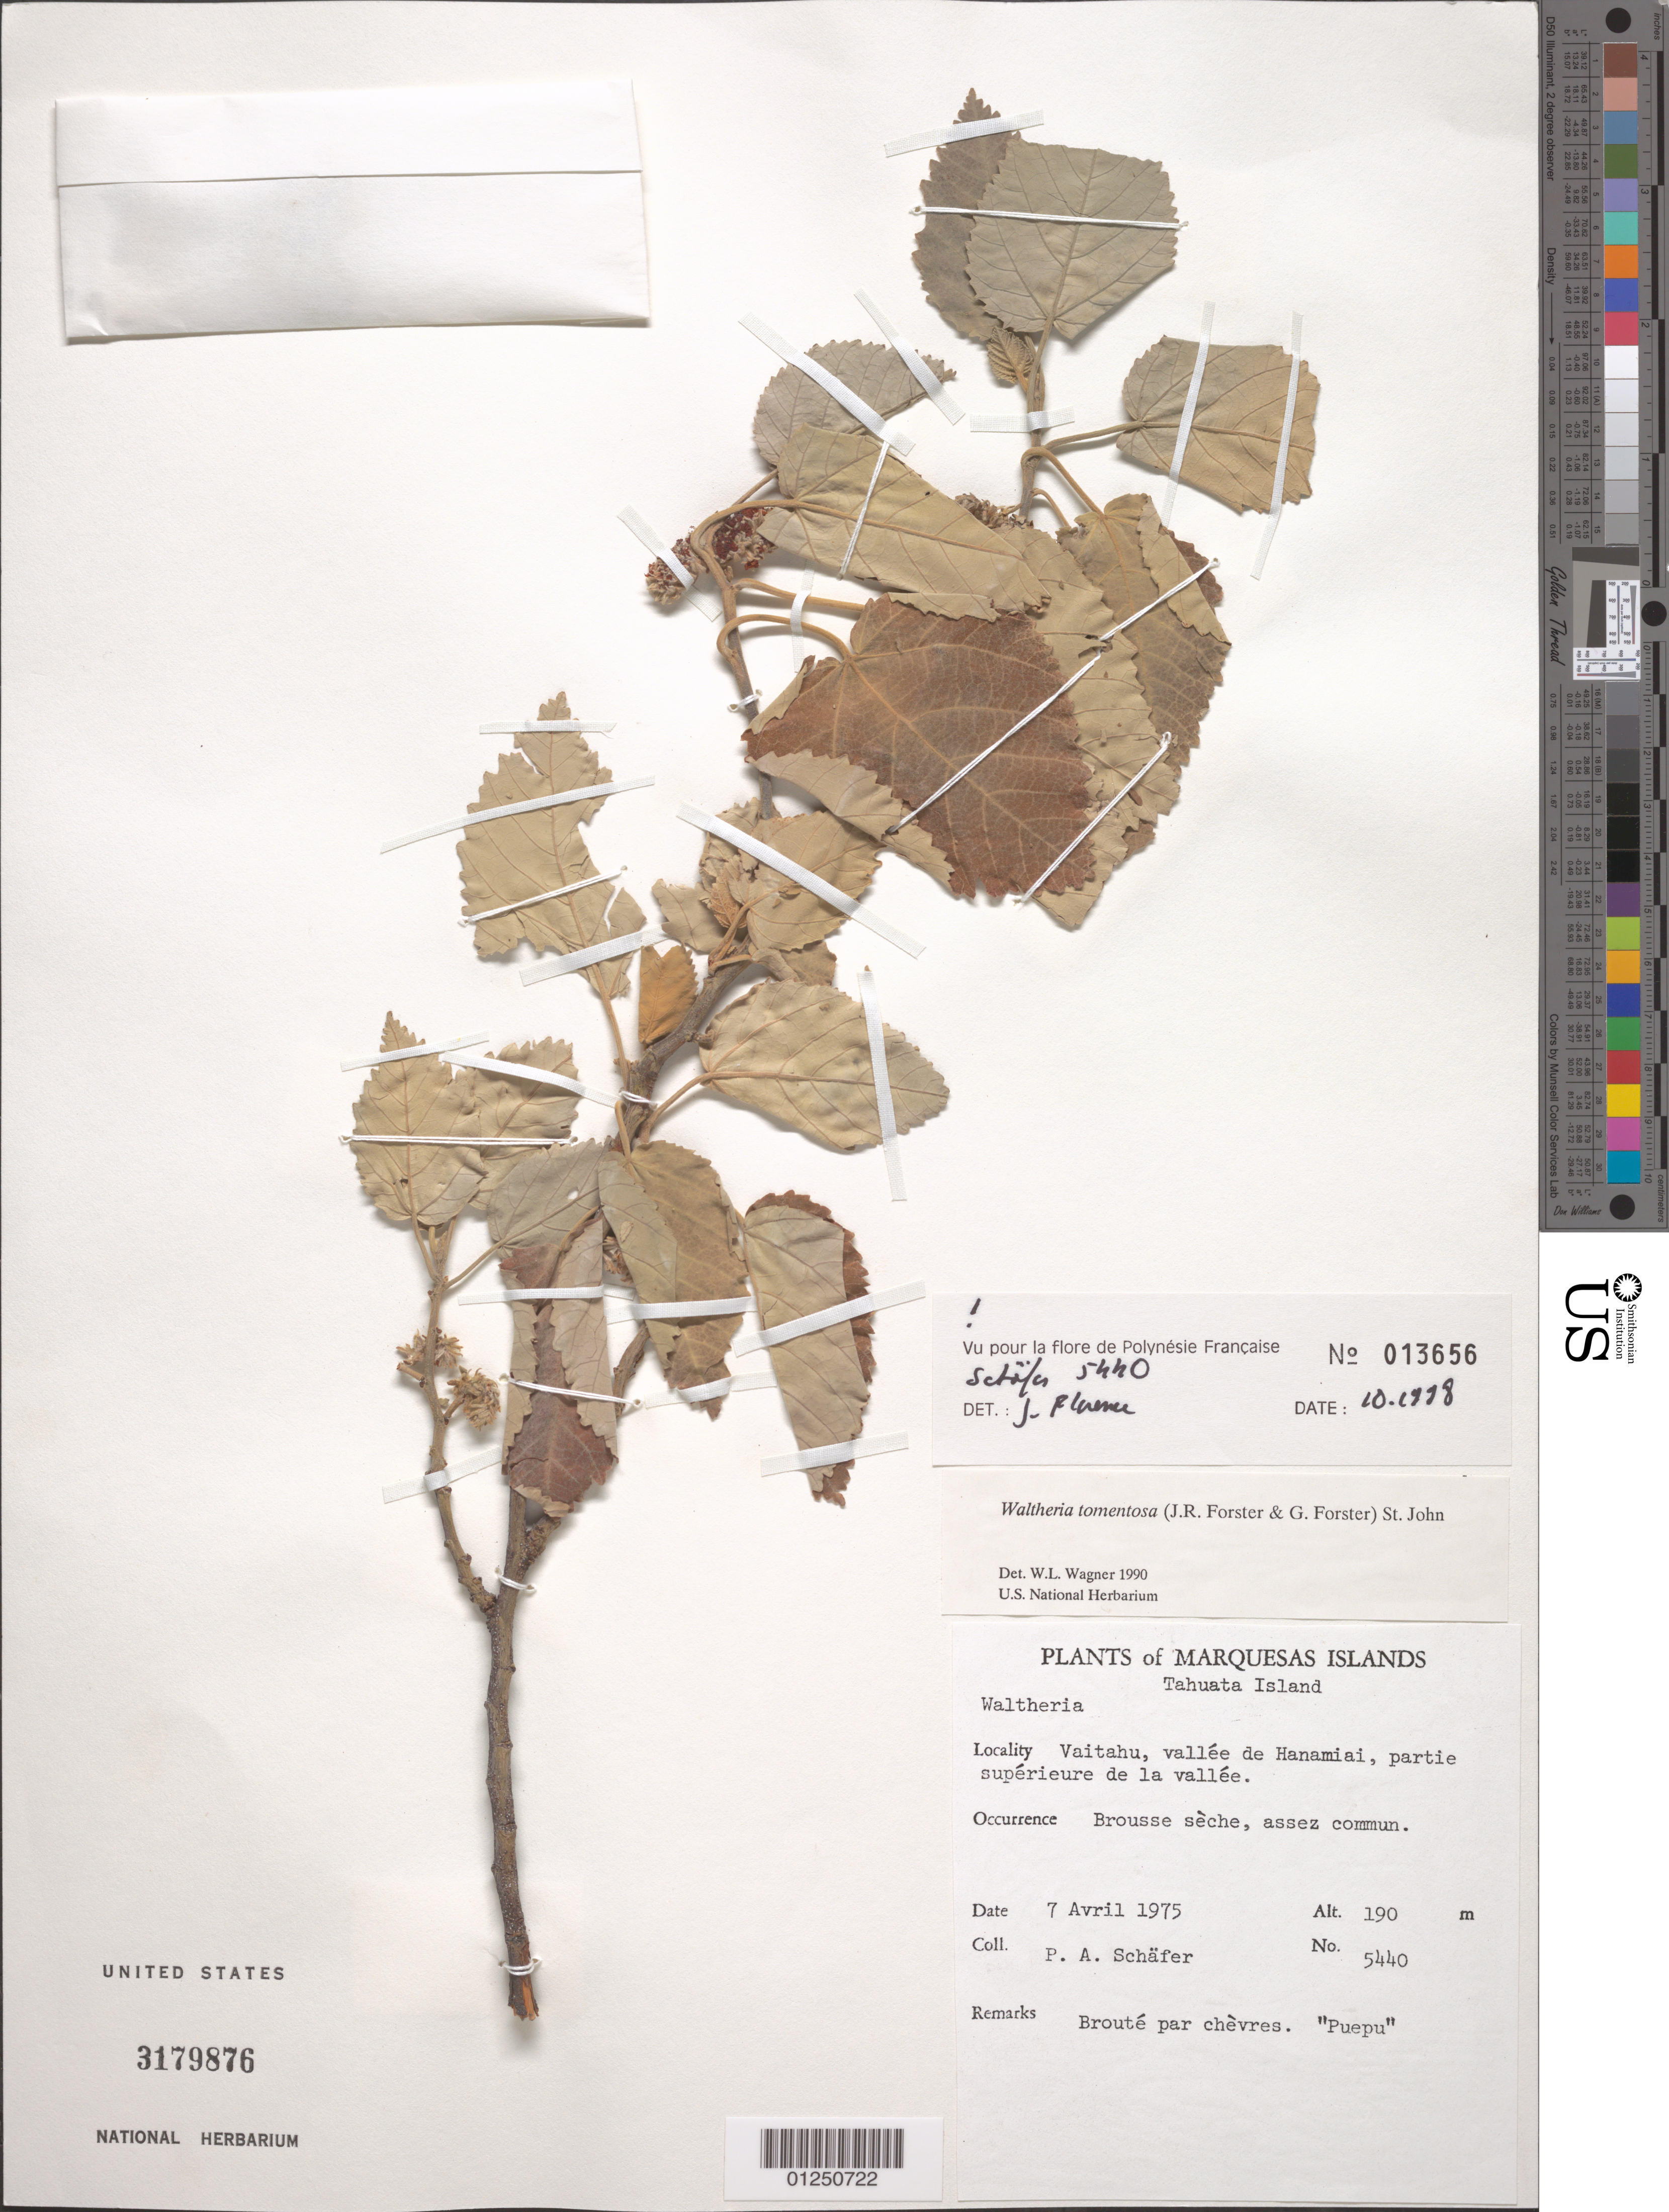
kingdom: Plantae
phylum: Tracheophyta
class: Magnoliopsida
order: Malvales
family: Malvaceae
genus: Waltheria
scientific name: Waltheria tomentosa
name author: (J.R. Forst. & G. Forst.) H. St. John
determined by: Wagner, W. L., (BOT), Smithsonian Institution - National Museum of Natural History (UNITED STATES)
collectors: P. A. Schäfer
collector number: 5440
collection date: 1975-04-07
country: French Polynesia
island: Tahuata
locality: Vaitahu, vallée de Hanamiai, partie supérieure de la vallée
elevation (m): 190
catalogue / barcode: US 3179876